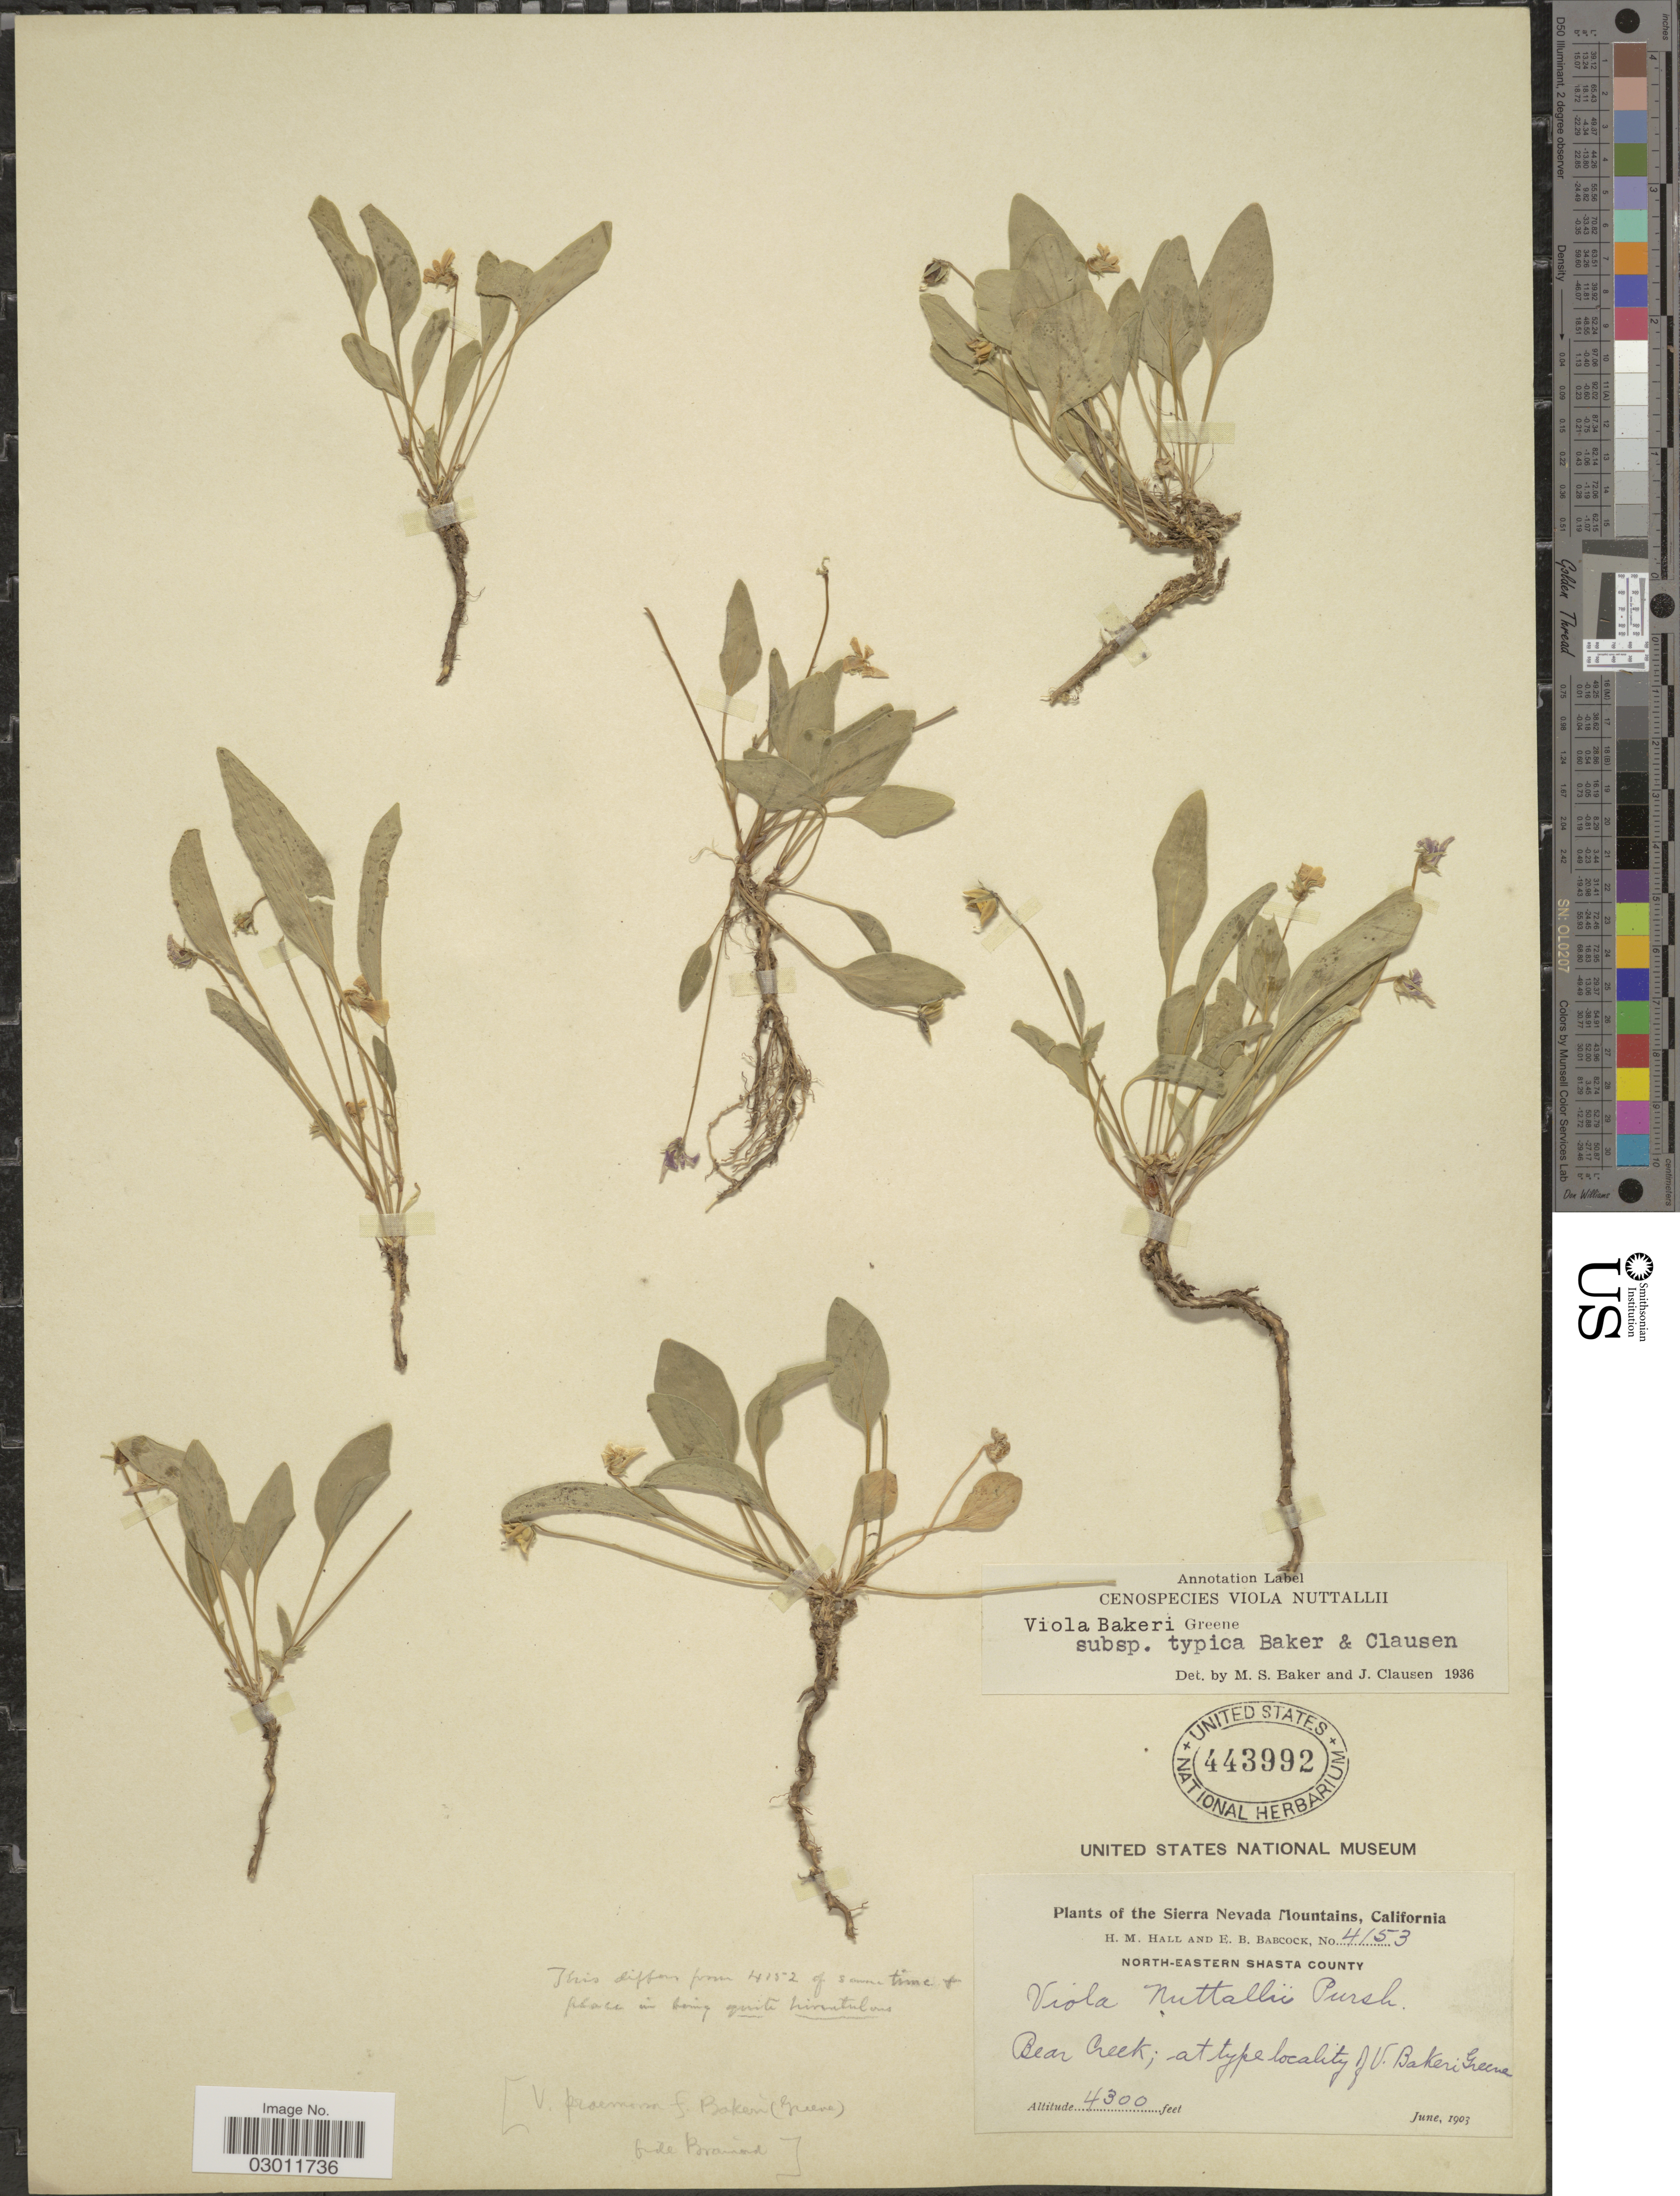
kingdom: Plantae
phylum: Tracheophyta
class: Magnoliopsida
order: Malpighiales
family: Violaceae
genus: Viola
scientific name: Viola bakeri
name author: Greene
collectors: H. M. Hall & E. B. Babcock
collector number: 4153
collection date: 1903-06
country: United States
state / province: California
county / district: Shasta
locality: The Sierra Nevada Mountains, North-Eastern Shasta County, Bear Creek; at type locality of V. Baker Greene.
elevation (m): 1311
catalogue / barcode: US 443992